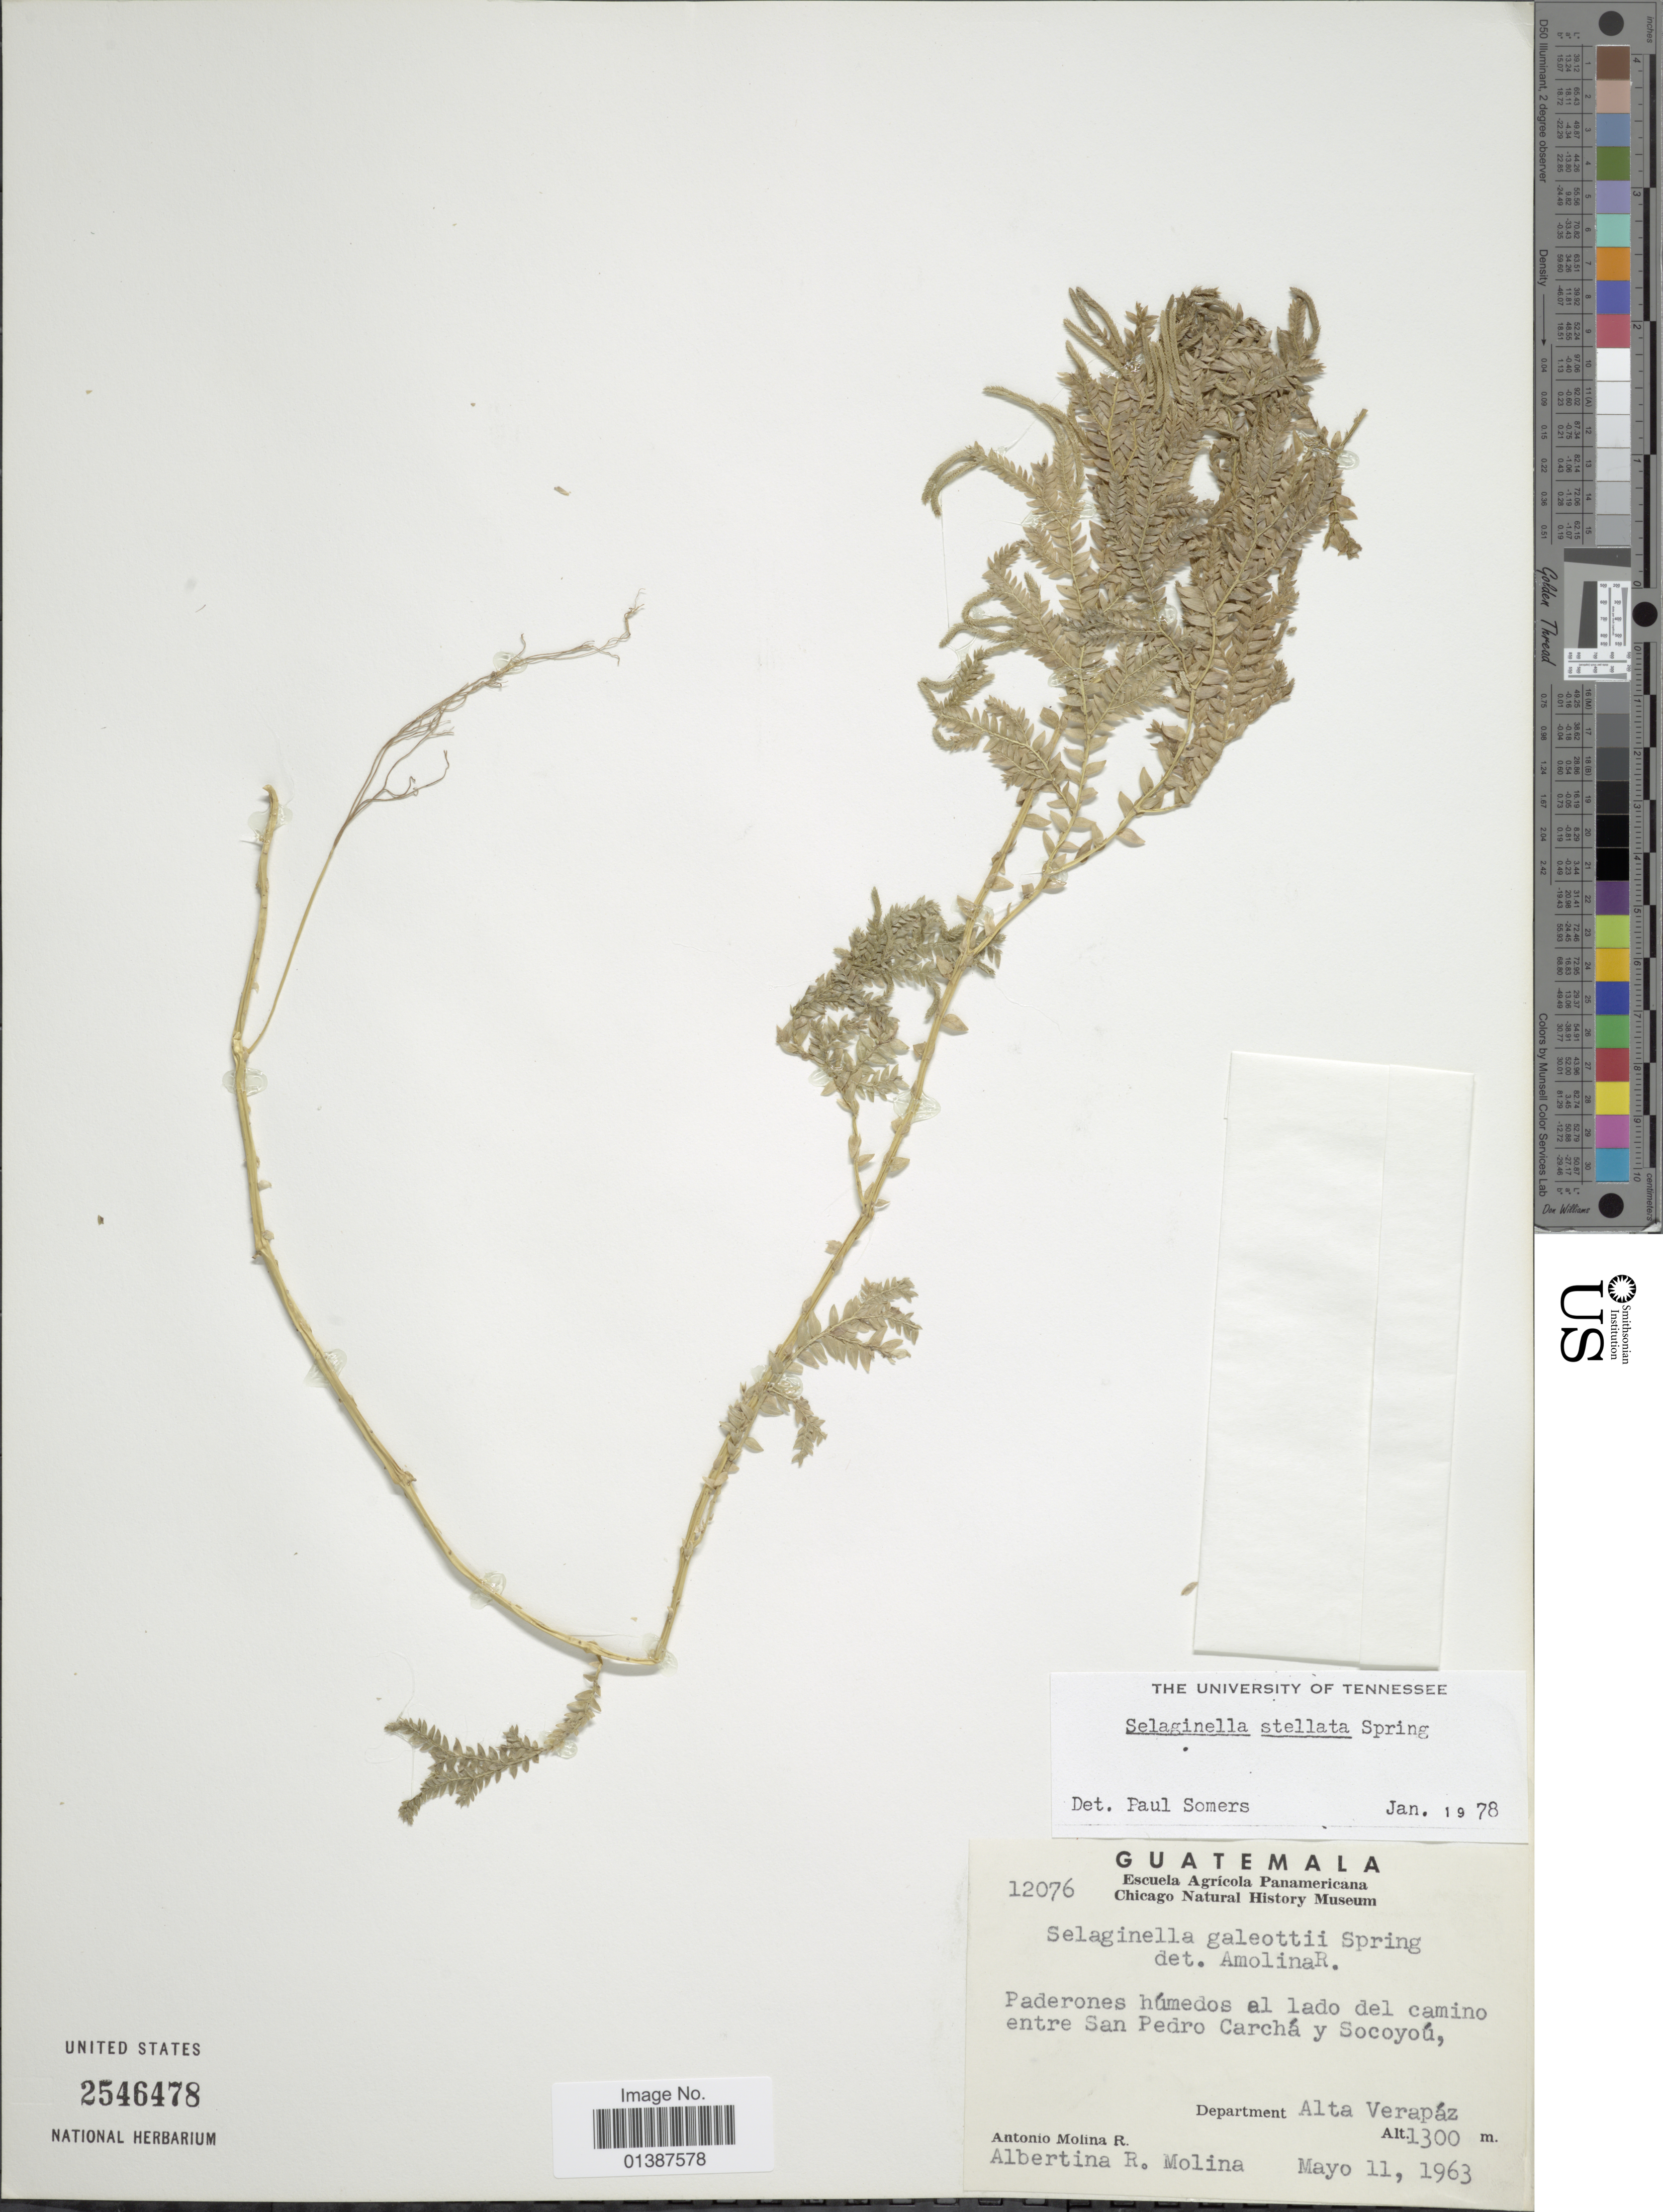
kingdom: Plantae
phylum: Tracheophyta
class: Lycopodiopsida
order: Selaginellales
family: Selaginellaceae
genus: Selaginella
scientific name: Selaginella galeottii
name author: Spring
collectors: A. Molina R. & A. R. Molina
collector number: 12076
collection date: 1936-05-11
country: Guatemala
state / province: Alta Verapaz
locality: Paderones húedos al lado del camino entre San pedro Carchá y Socoyoú, Depratment Alta Verapáz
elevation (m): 1300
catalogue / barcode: US 2546478